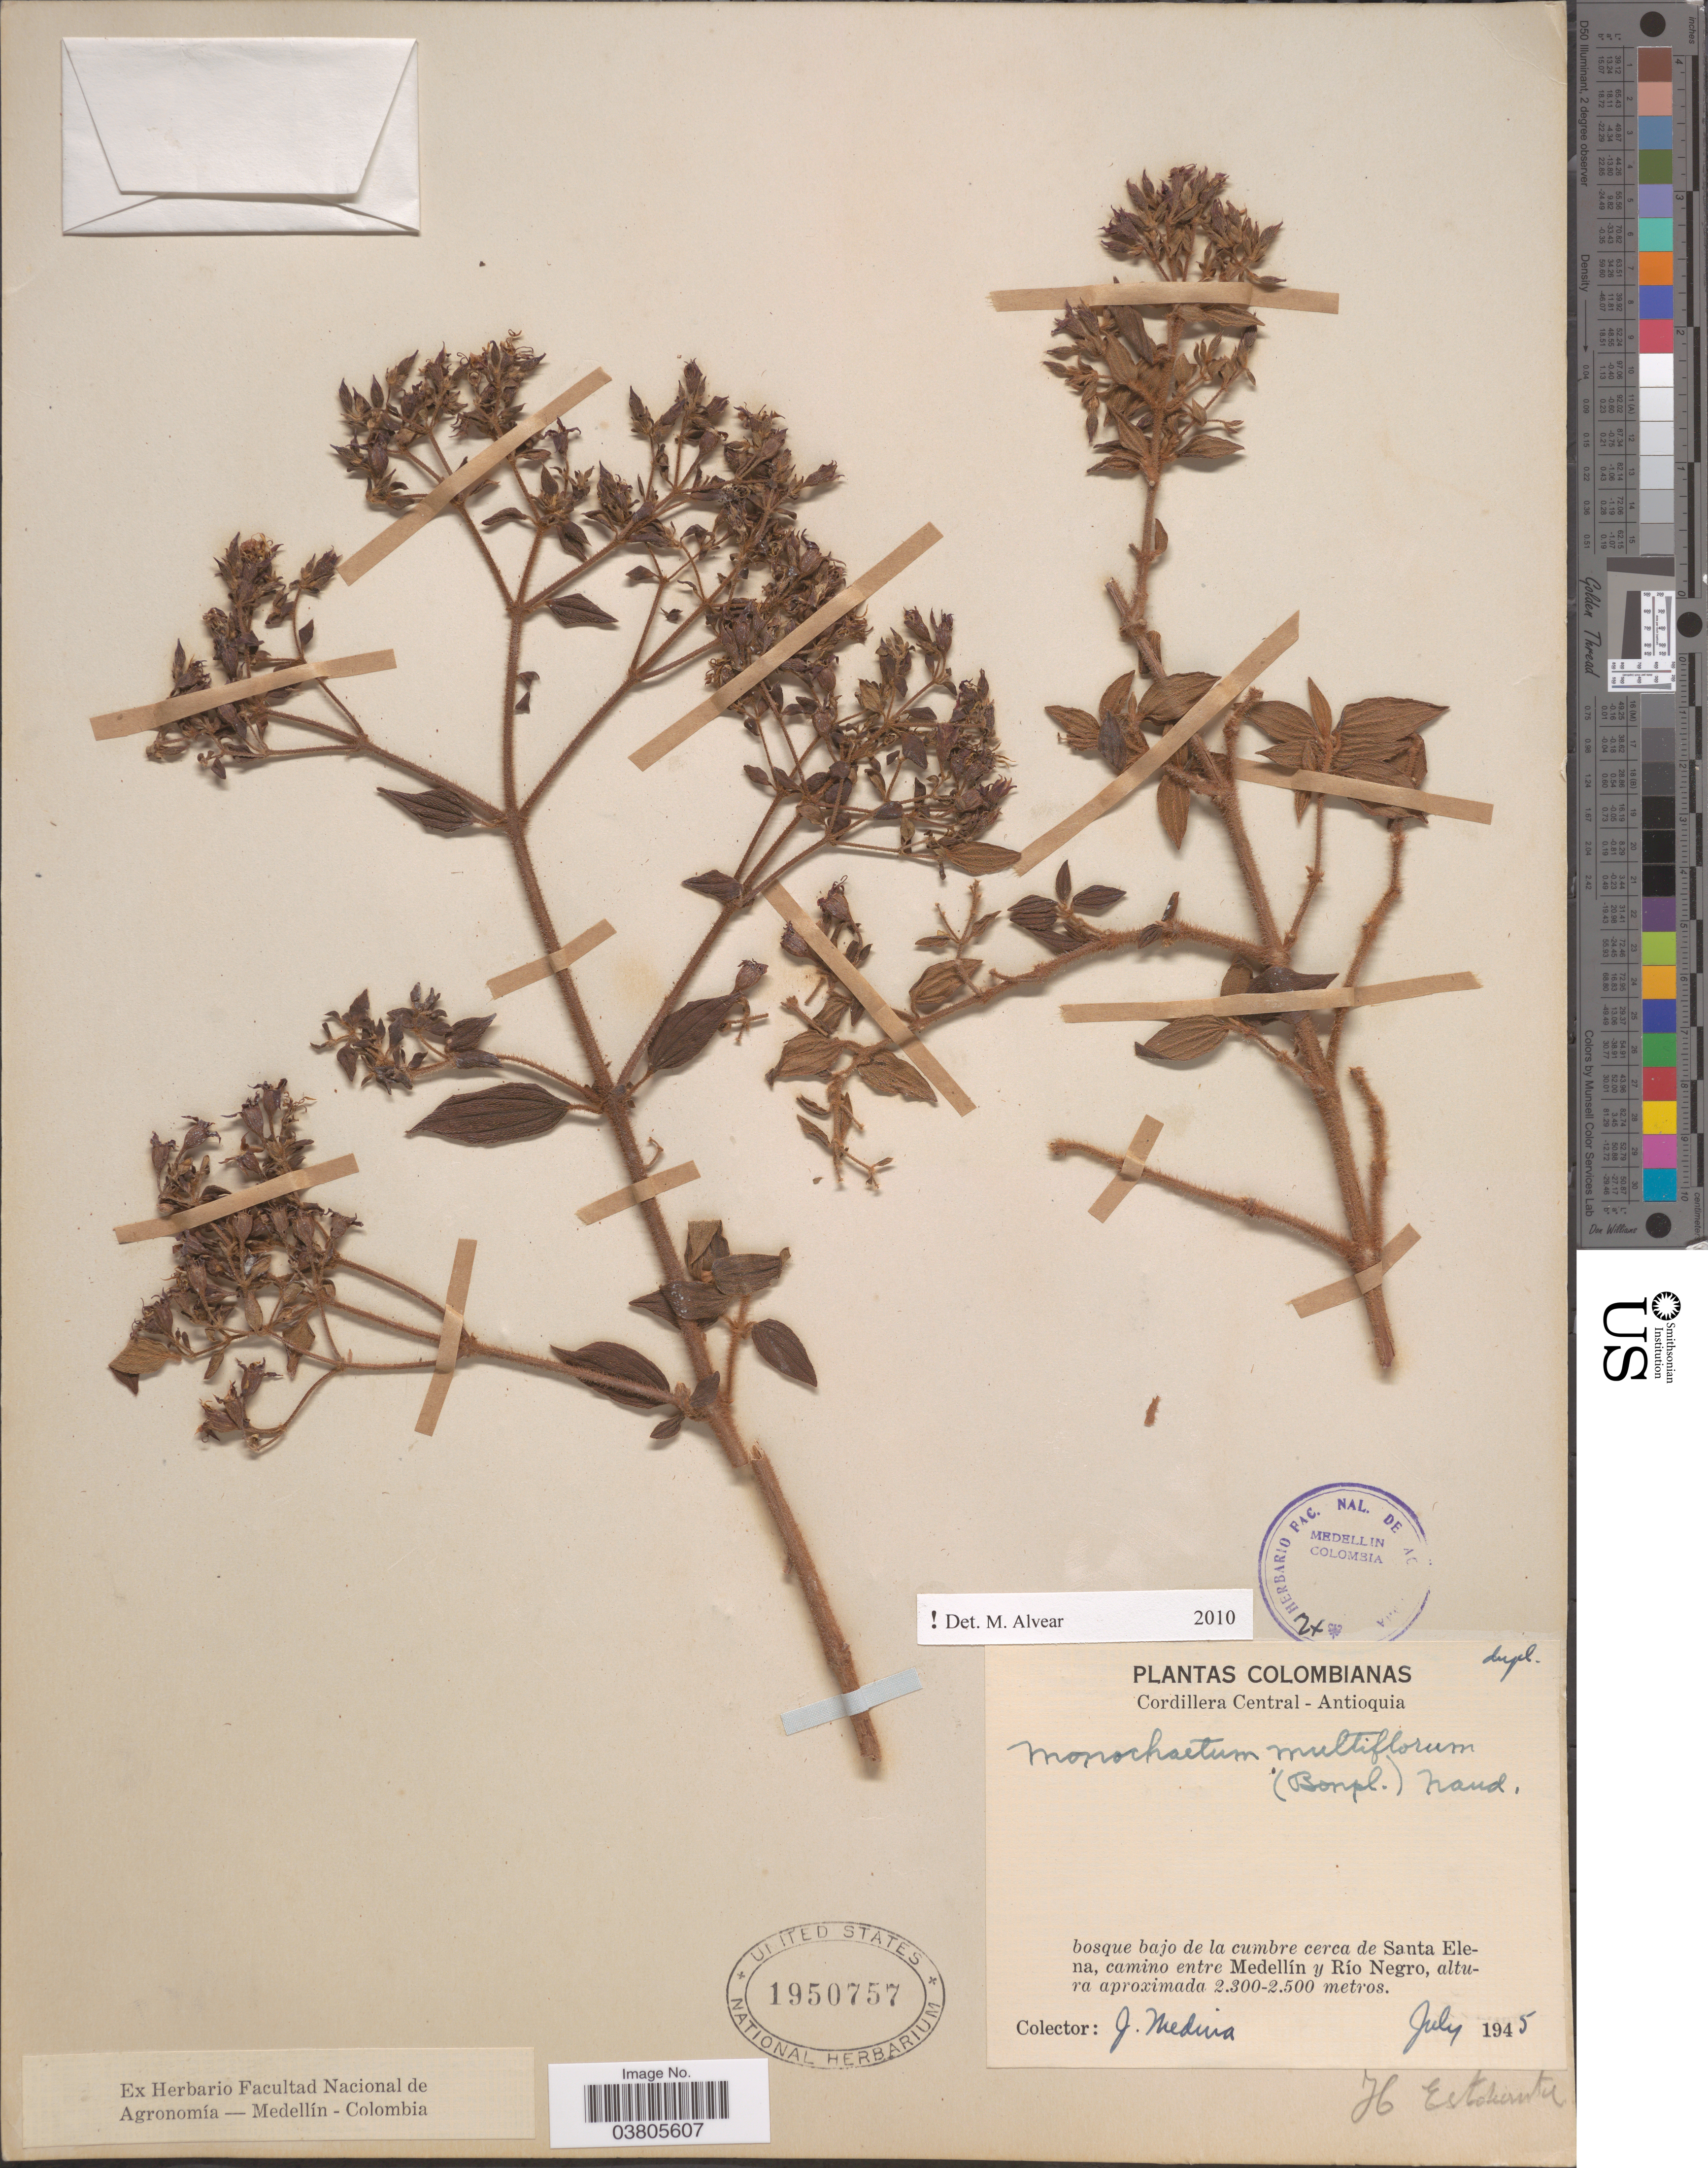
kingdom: Plantae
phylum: Tracheophyta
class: Magnoliopsida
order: Myrtales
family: Melastomataceae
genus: Monochaetum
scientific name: Monochaetum multiflorum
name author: (Bonpl.) Naudin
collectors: J. Medina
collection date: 1945-07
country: Colombia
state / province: Antioquia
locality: Cordillera Central. Bosque bajo de la cumbre de Santa Elena, camino entre Medellín y Río Negro.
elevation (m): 2300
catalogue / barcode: US 1950757